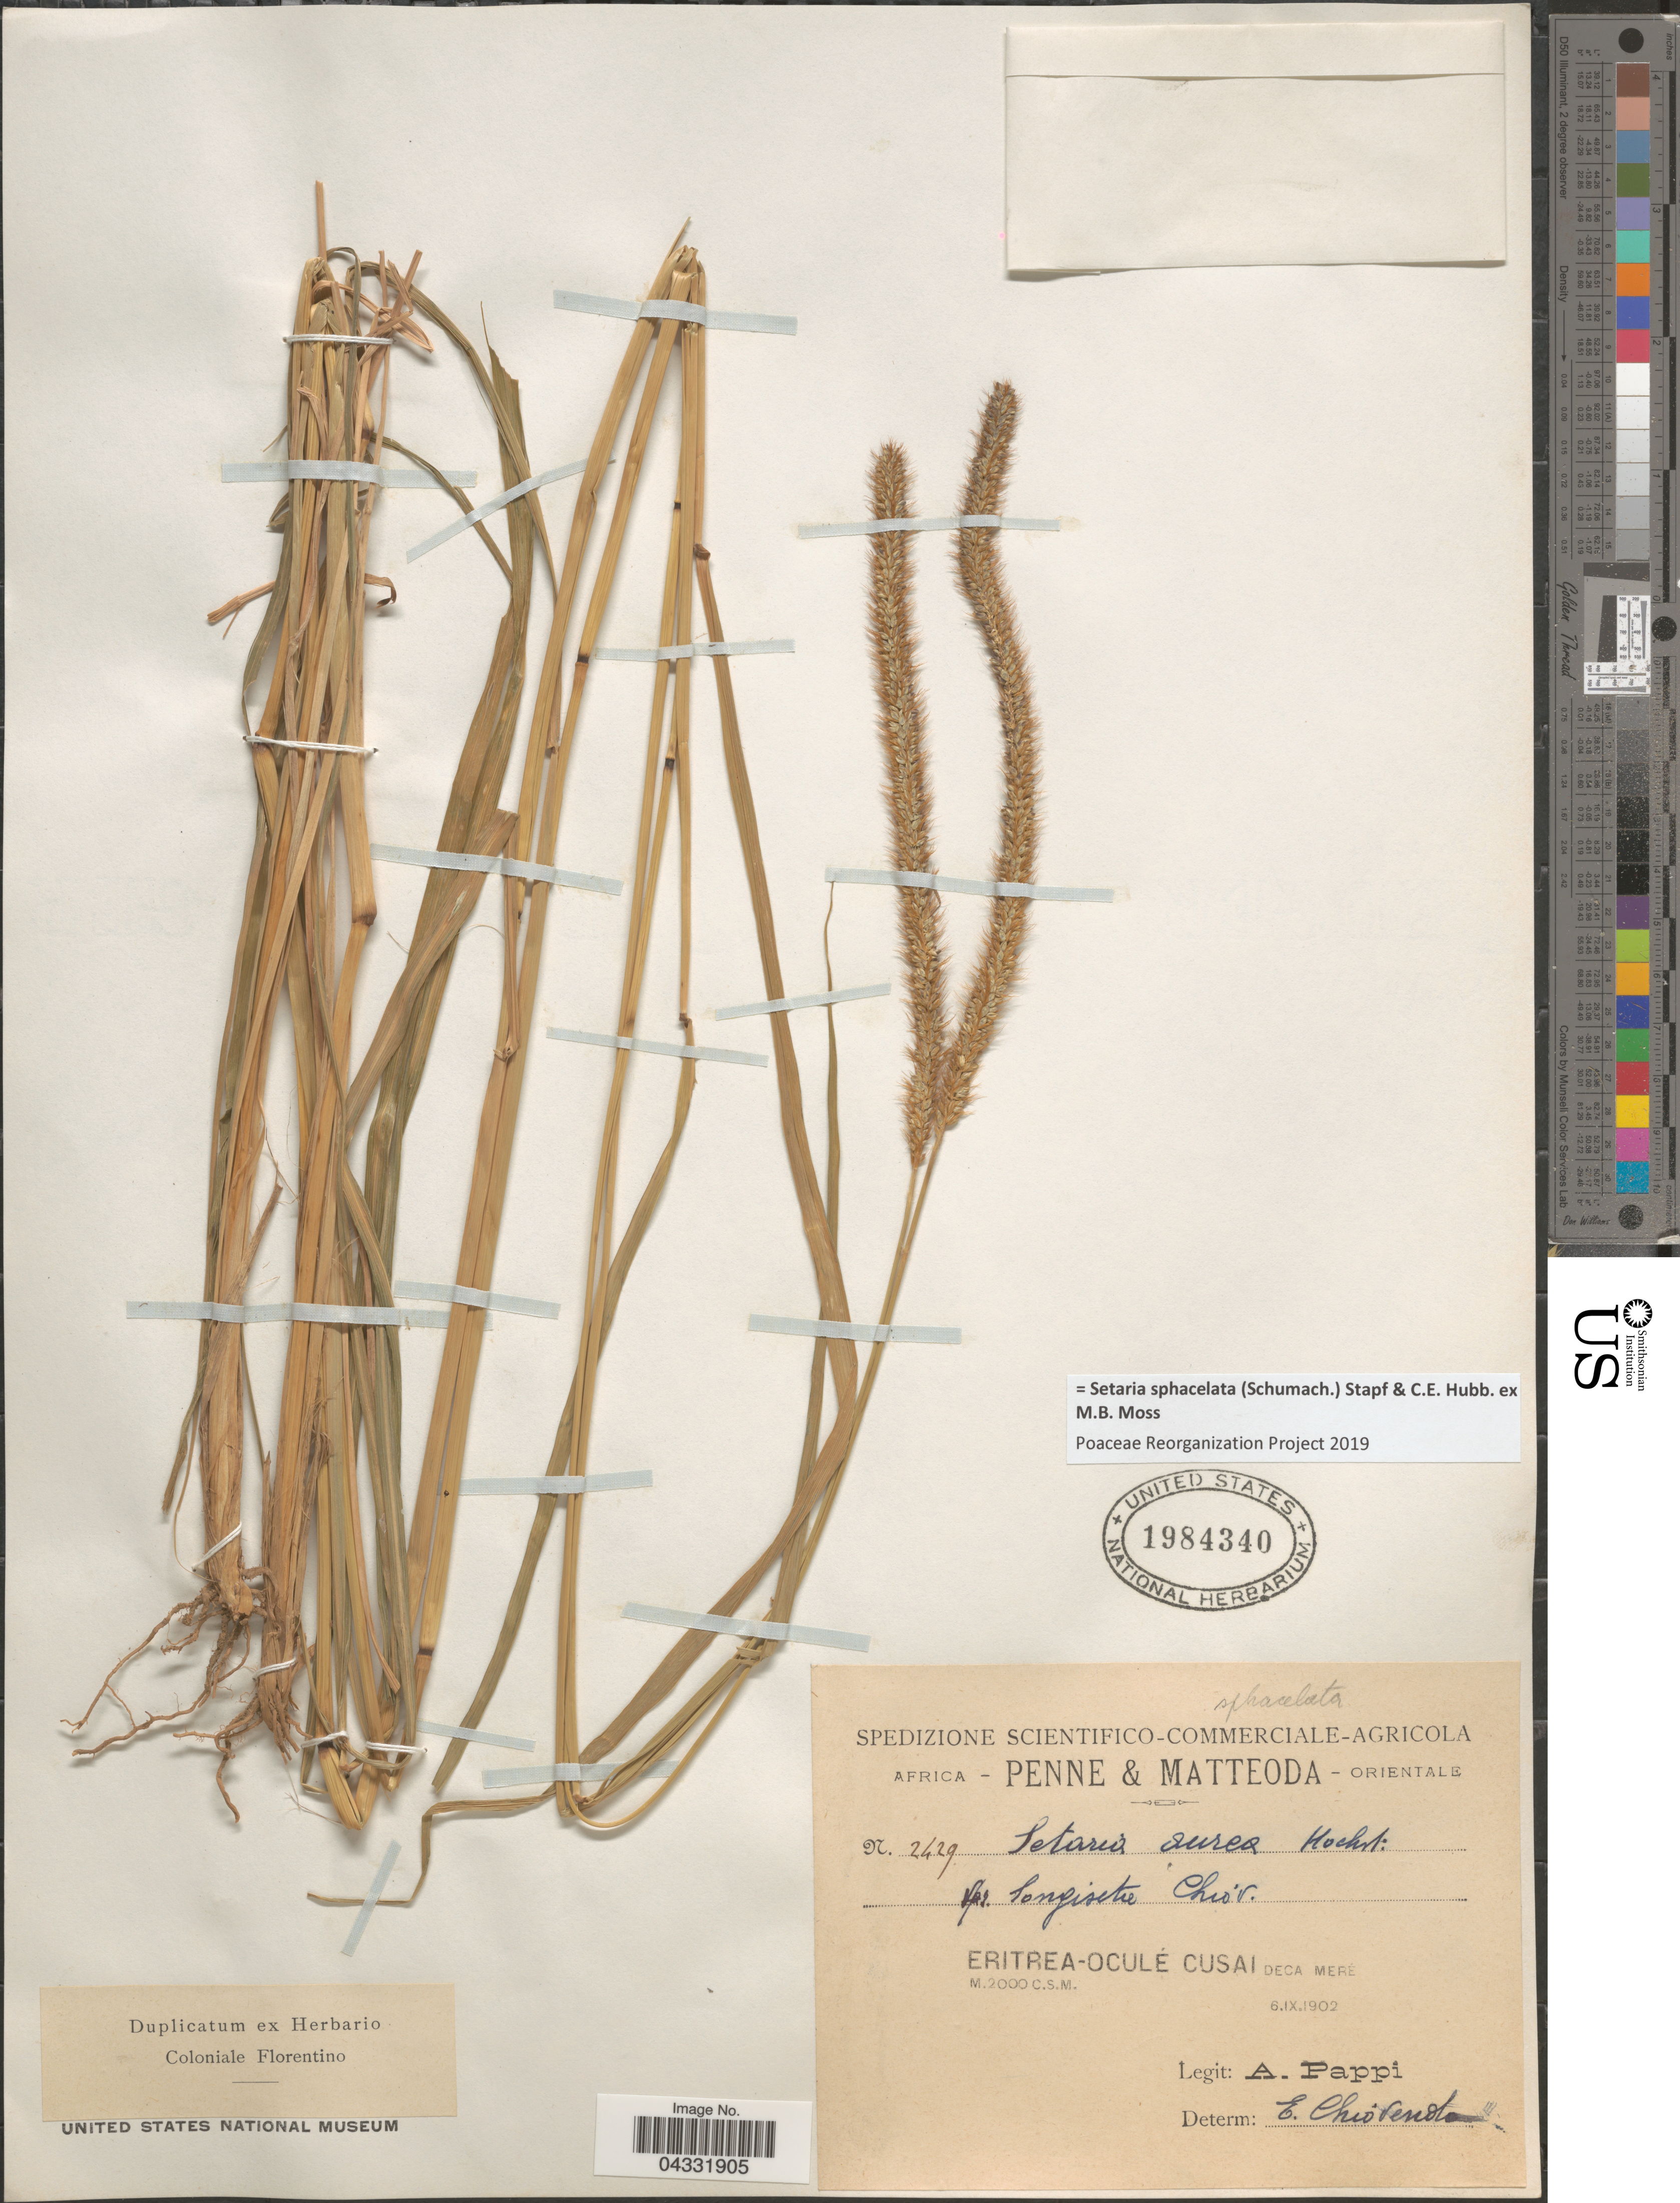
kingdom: Plantae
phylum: Tracheophyta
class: Liliopsida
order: Poales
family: Poaceae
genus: Setaria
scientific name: Setaria sphacelata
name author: (Schumach.) Stapf & Hubb. ex Moss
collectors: A. Pappi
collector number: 2429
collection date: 1902-09-06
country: Eritrea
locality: Africa Orientale. Oculé Cusai. Deca Meré.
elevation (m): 2000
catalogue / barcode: US 1984340